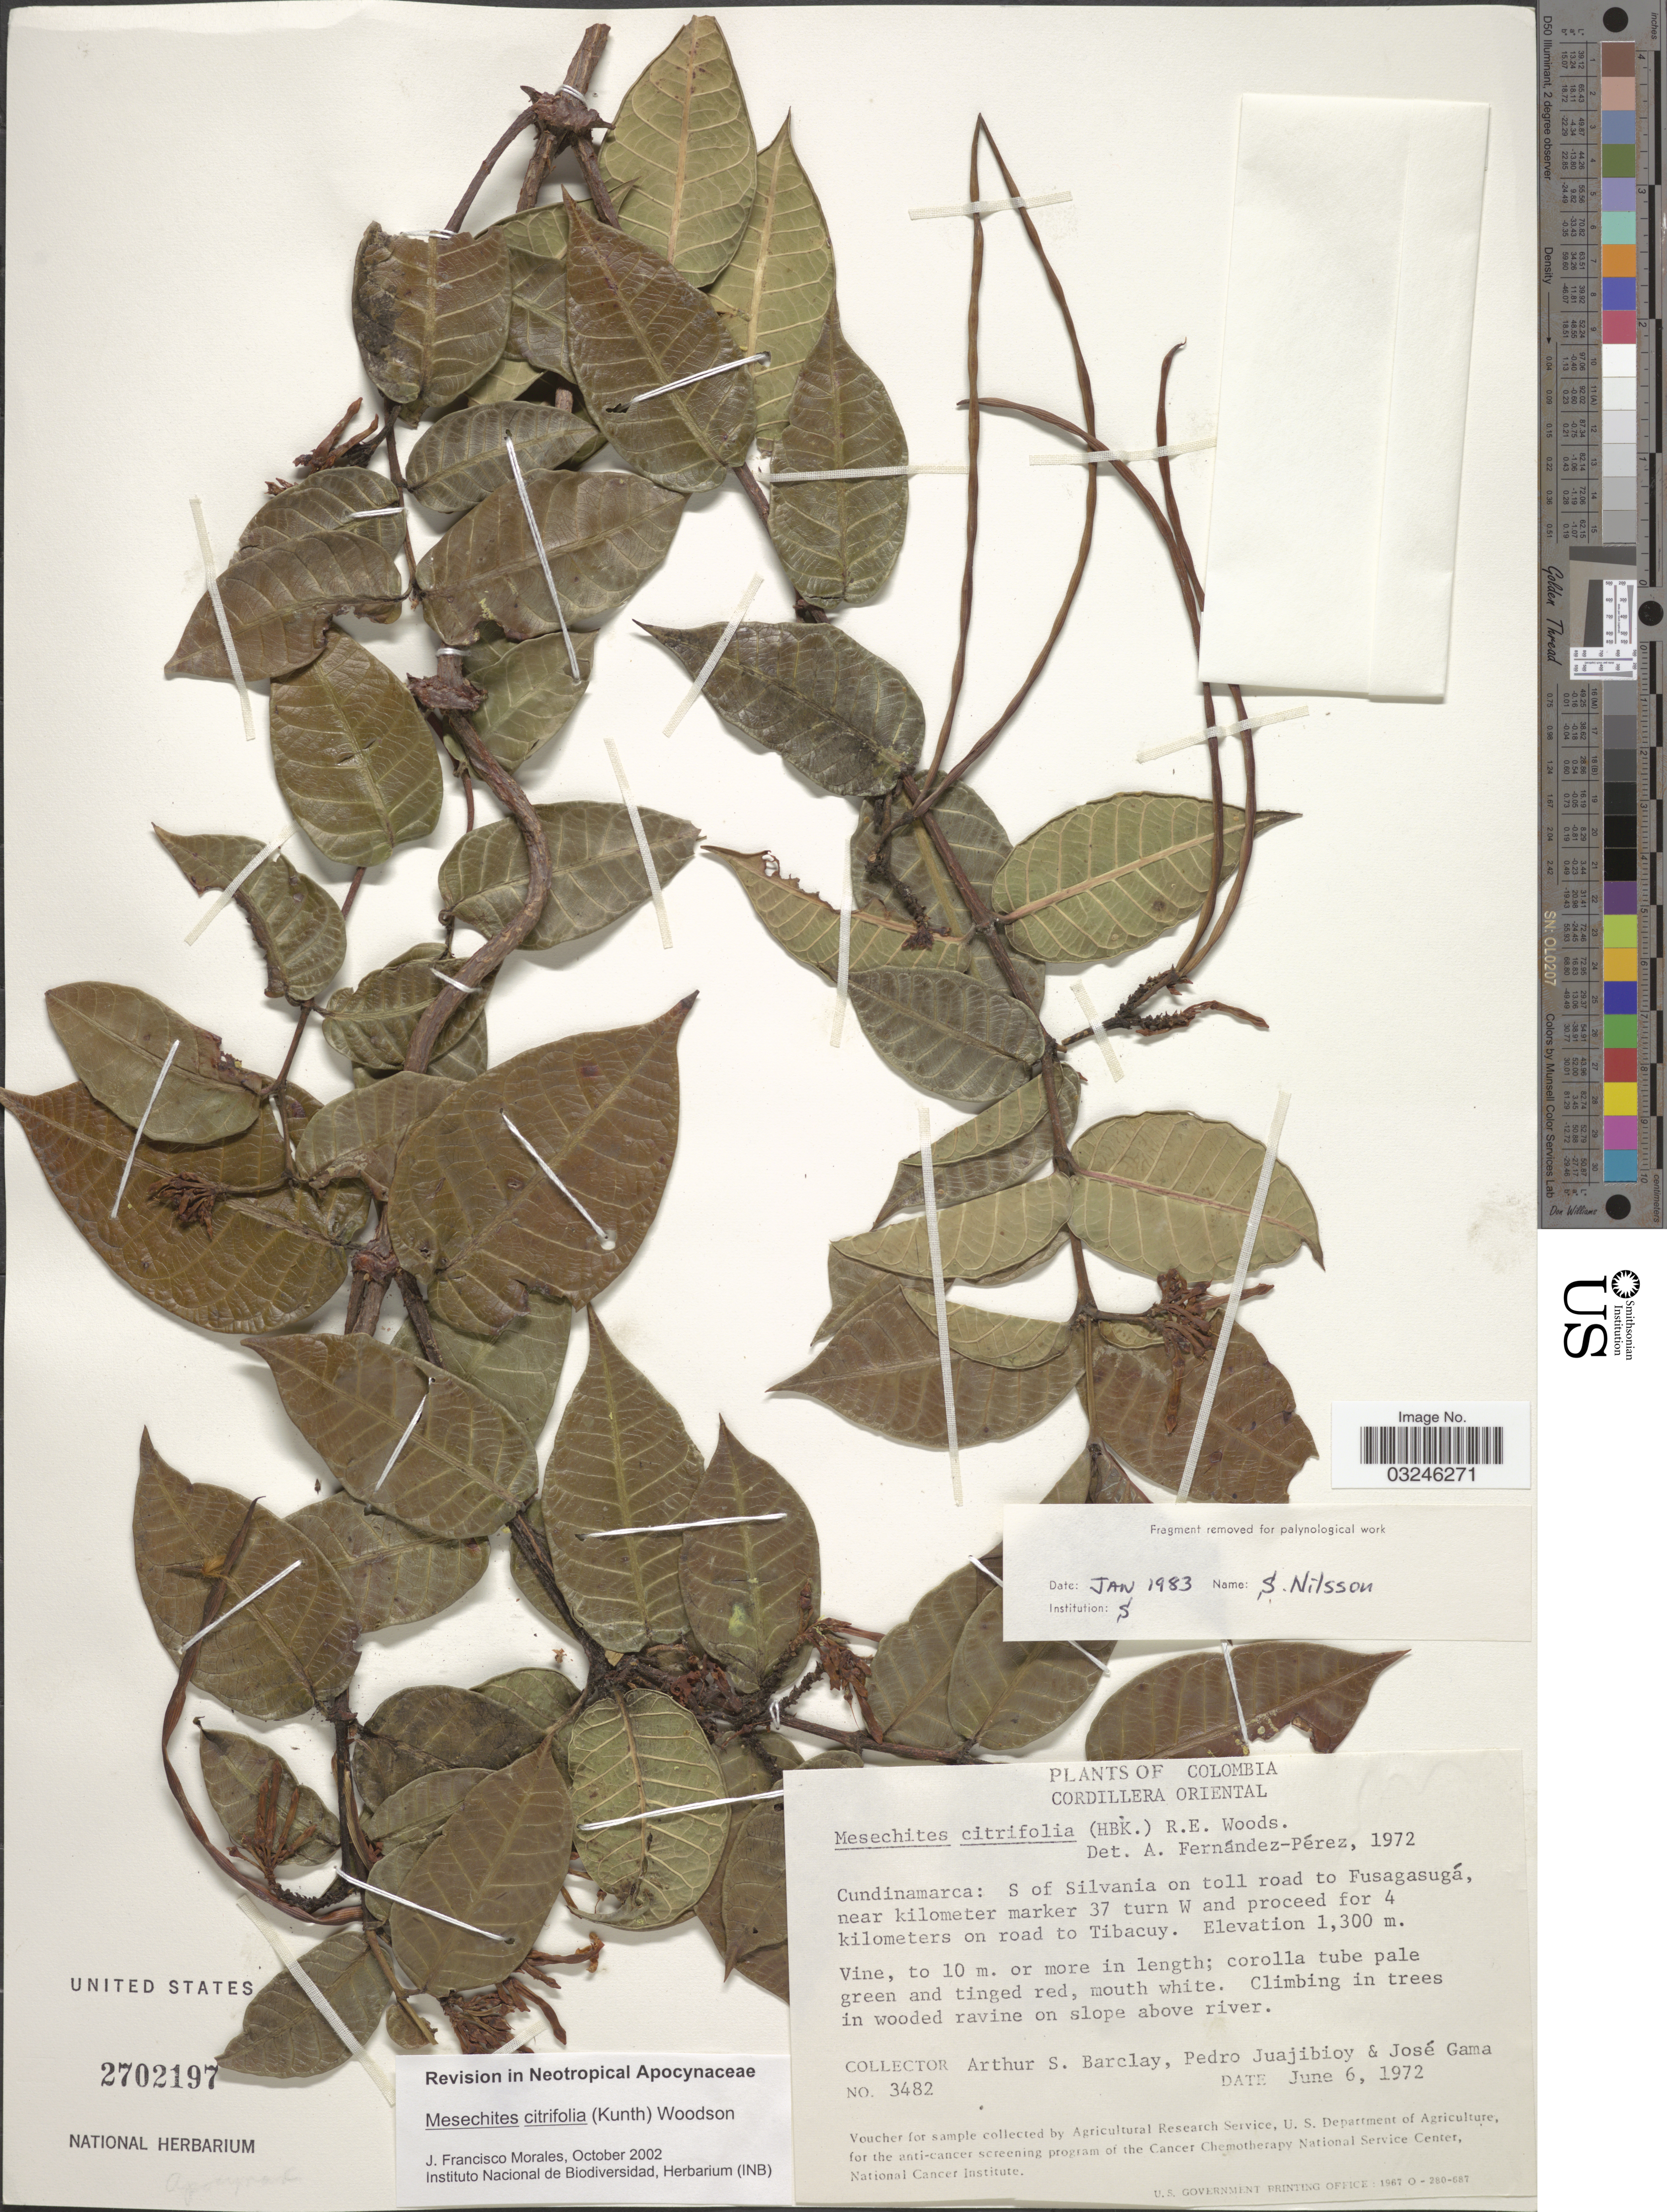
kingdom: Plantae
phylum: Tracheophyta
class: Magnoliopsida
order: Gentianales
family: Apocynaceae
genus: Mesechites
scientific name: Mesechites citrifolius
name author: (Kunth) Woodson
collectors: A. S. Barclay, P. Juajibioy & J. Gama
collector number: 3482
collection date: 1972-06-06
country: Colombia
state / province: Cundinamarca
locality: Cordillera Oriental. S of Silvania on toll road to Fusagasugá, near kilometer marker 37 turn W and proceed for 4 kilometers on road to Tibacuy.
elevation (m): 1300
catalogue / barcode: US 2702197